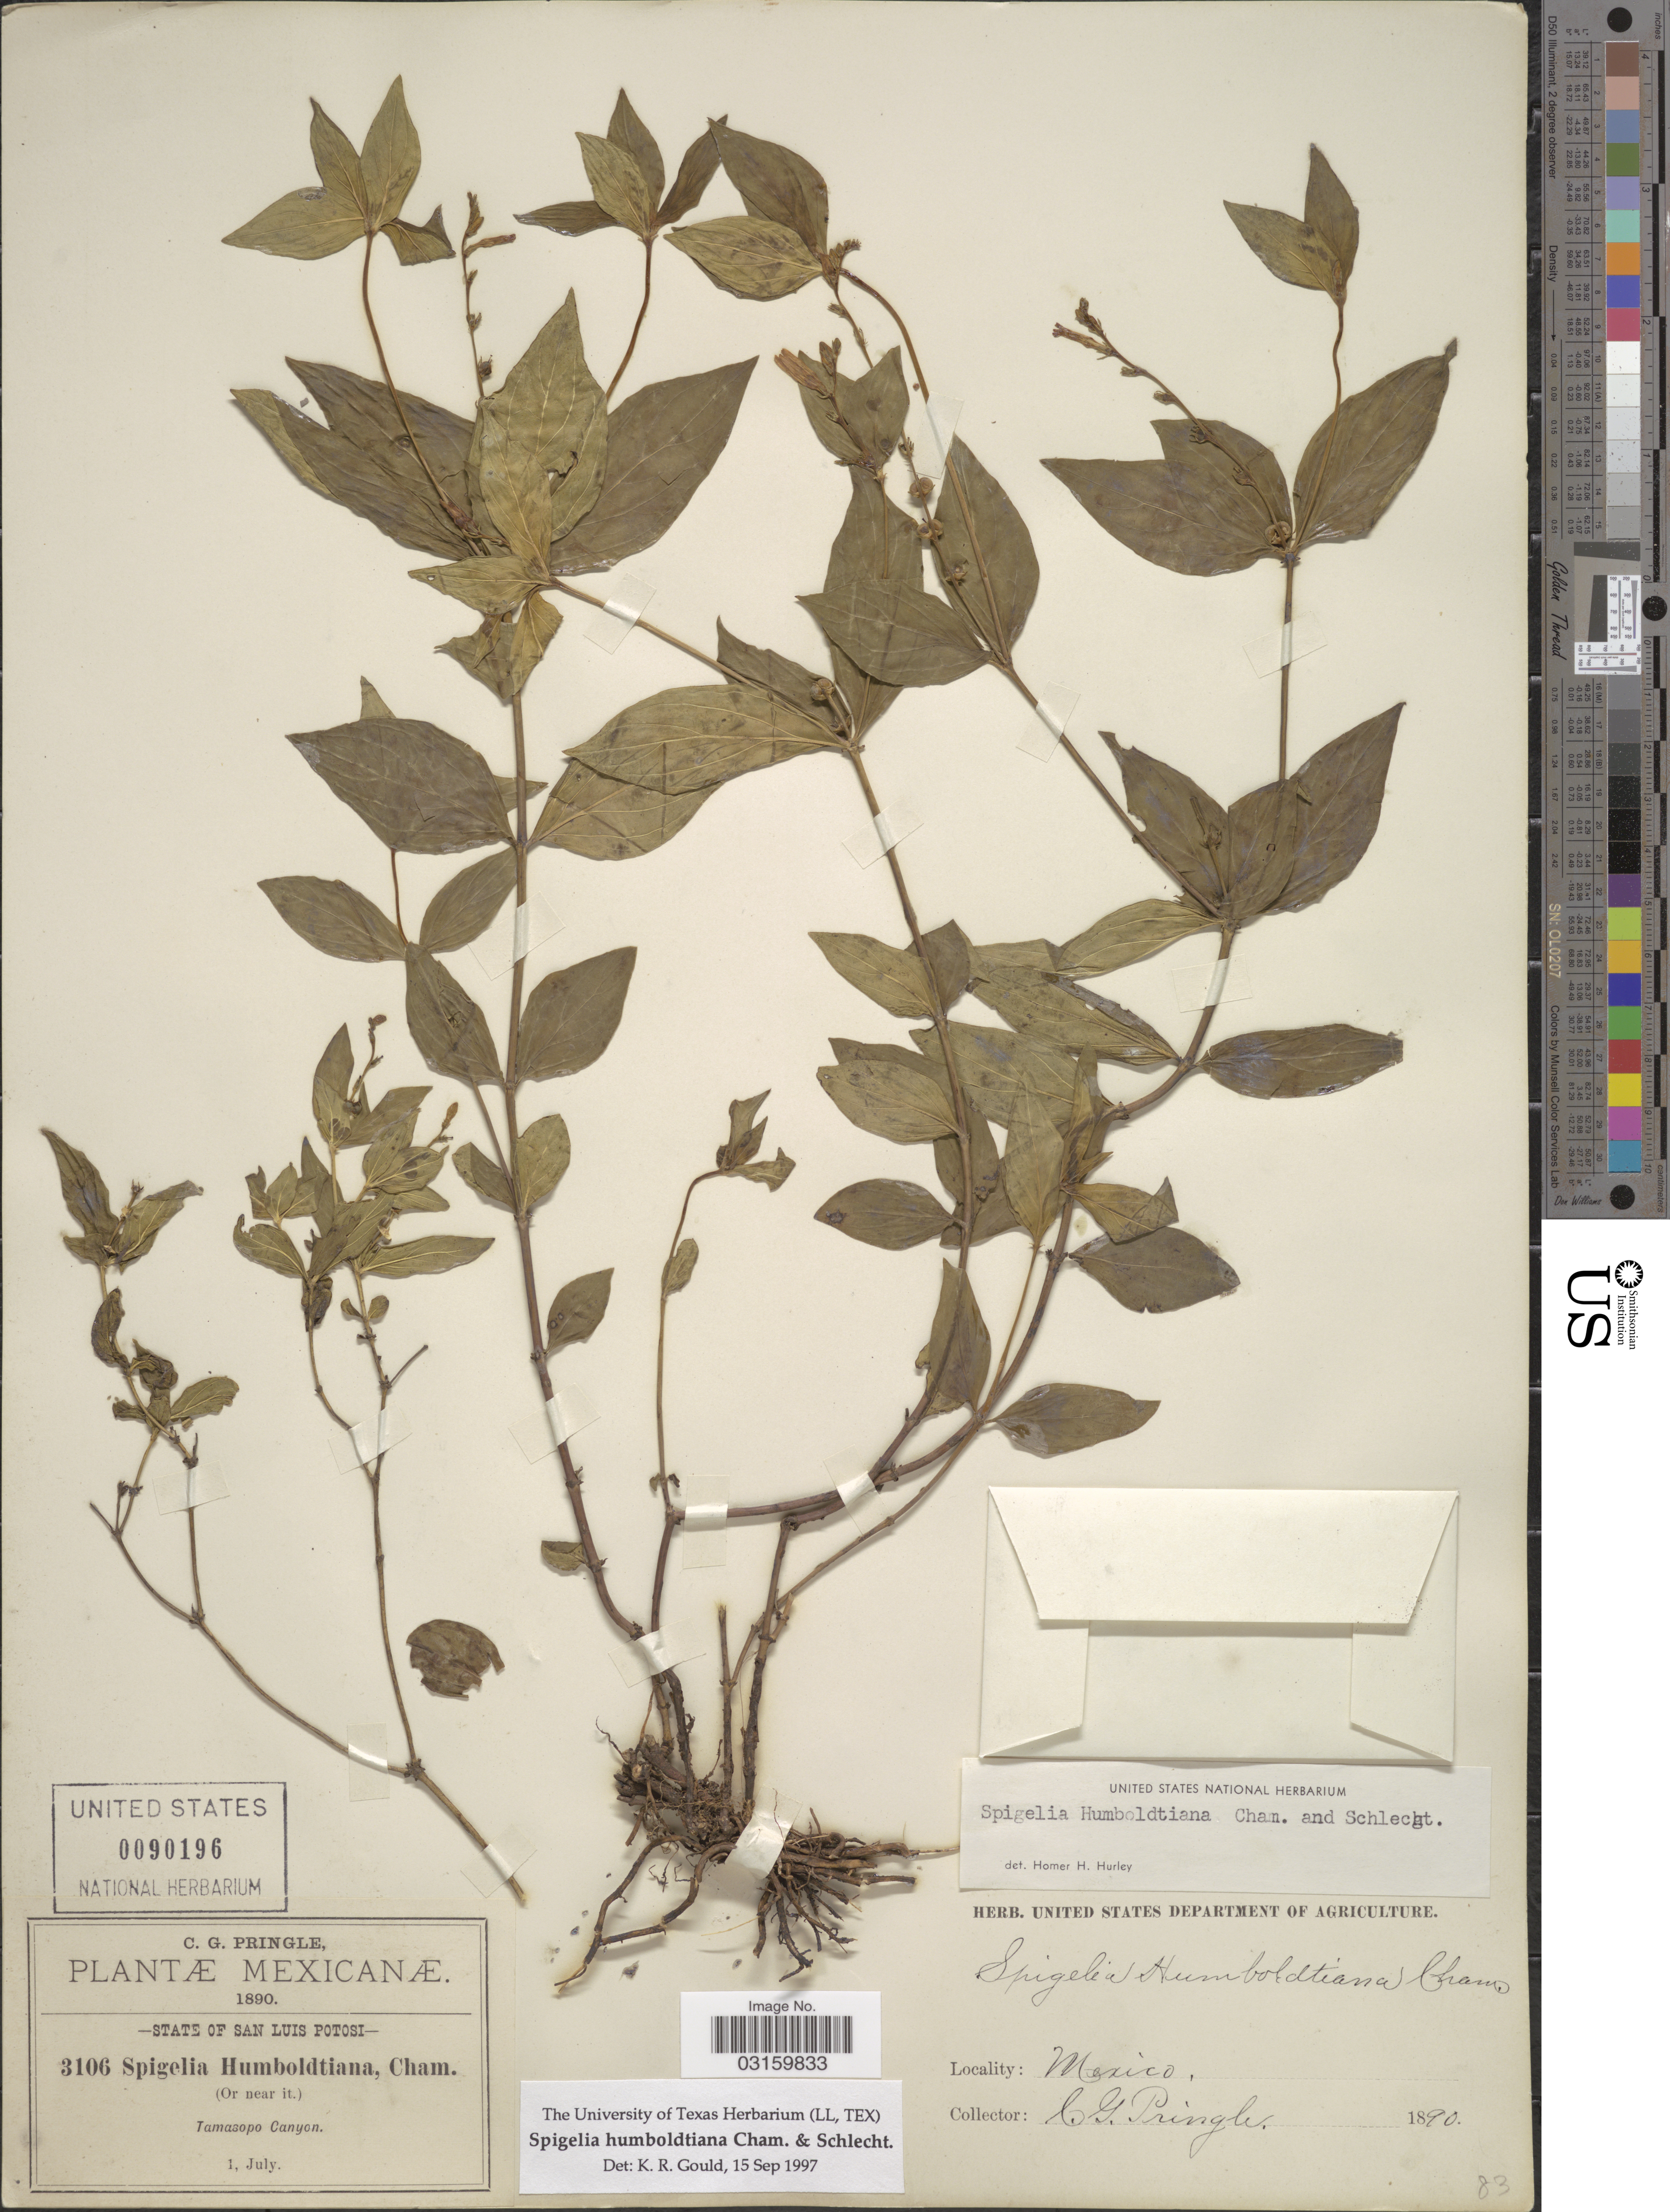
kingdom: Plantae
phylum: Tracheophyta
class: Magnoliopsida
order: Gentianales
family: Loganiaceae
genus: Spigelia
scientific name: Spigelia humboldtiana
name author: Cham. & Schltdl.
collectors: C. G. Pringle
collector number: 3106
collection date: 1890-07-01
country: Mexico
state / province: San Luis Potosí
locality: Tamasopo Canyon.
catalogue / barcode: US 90196